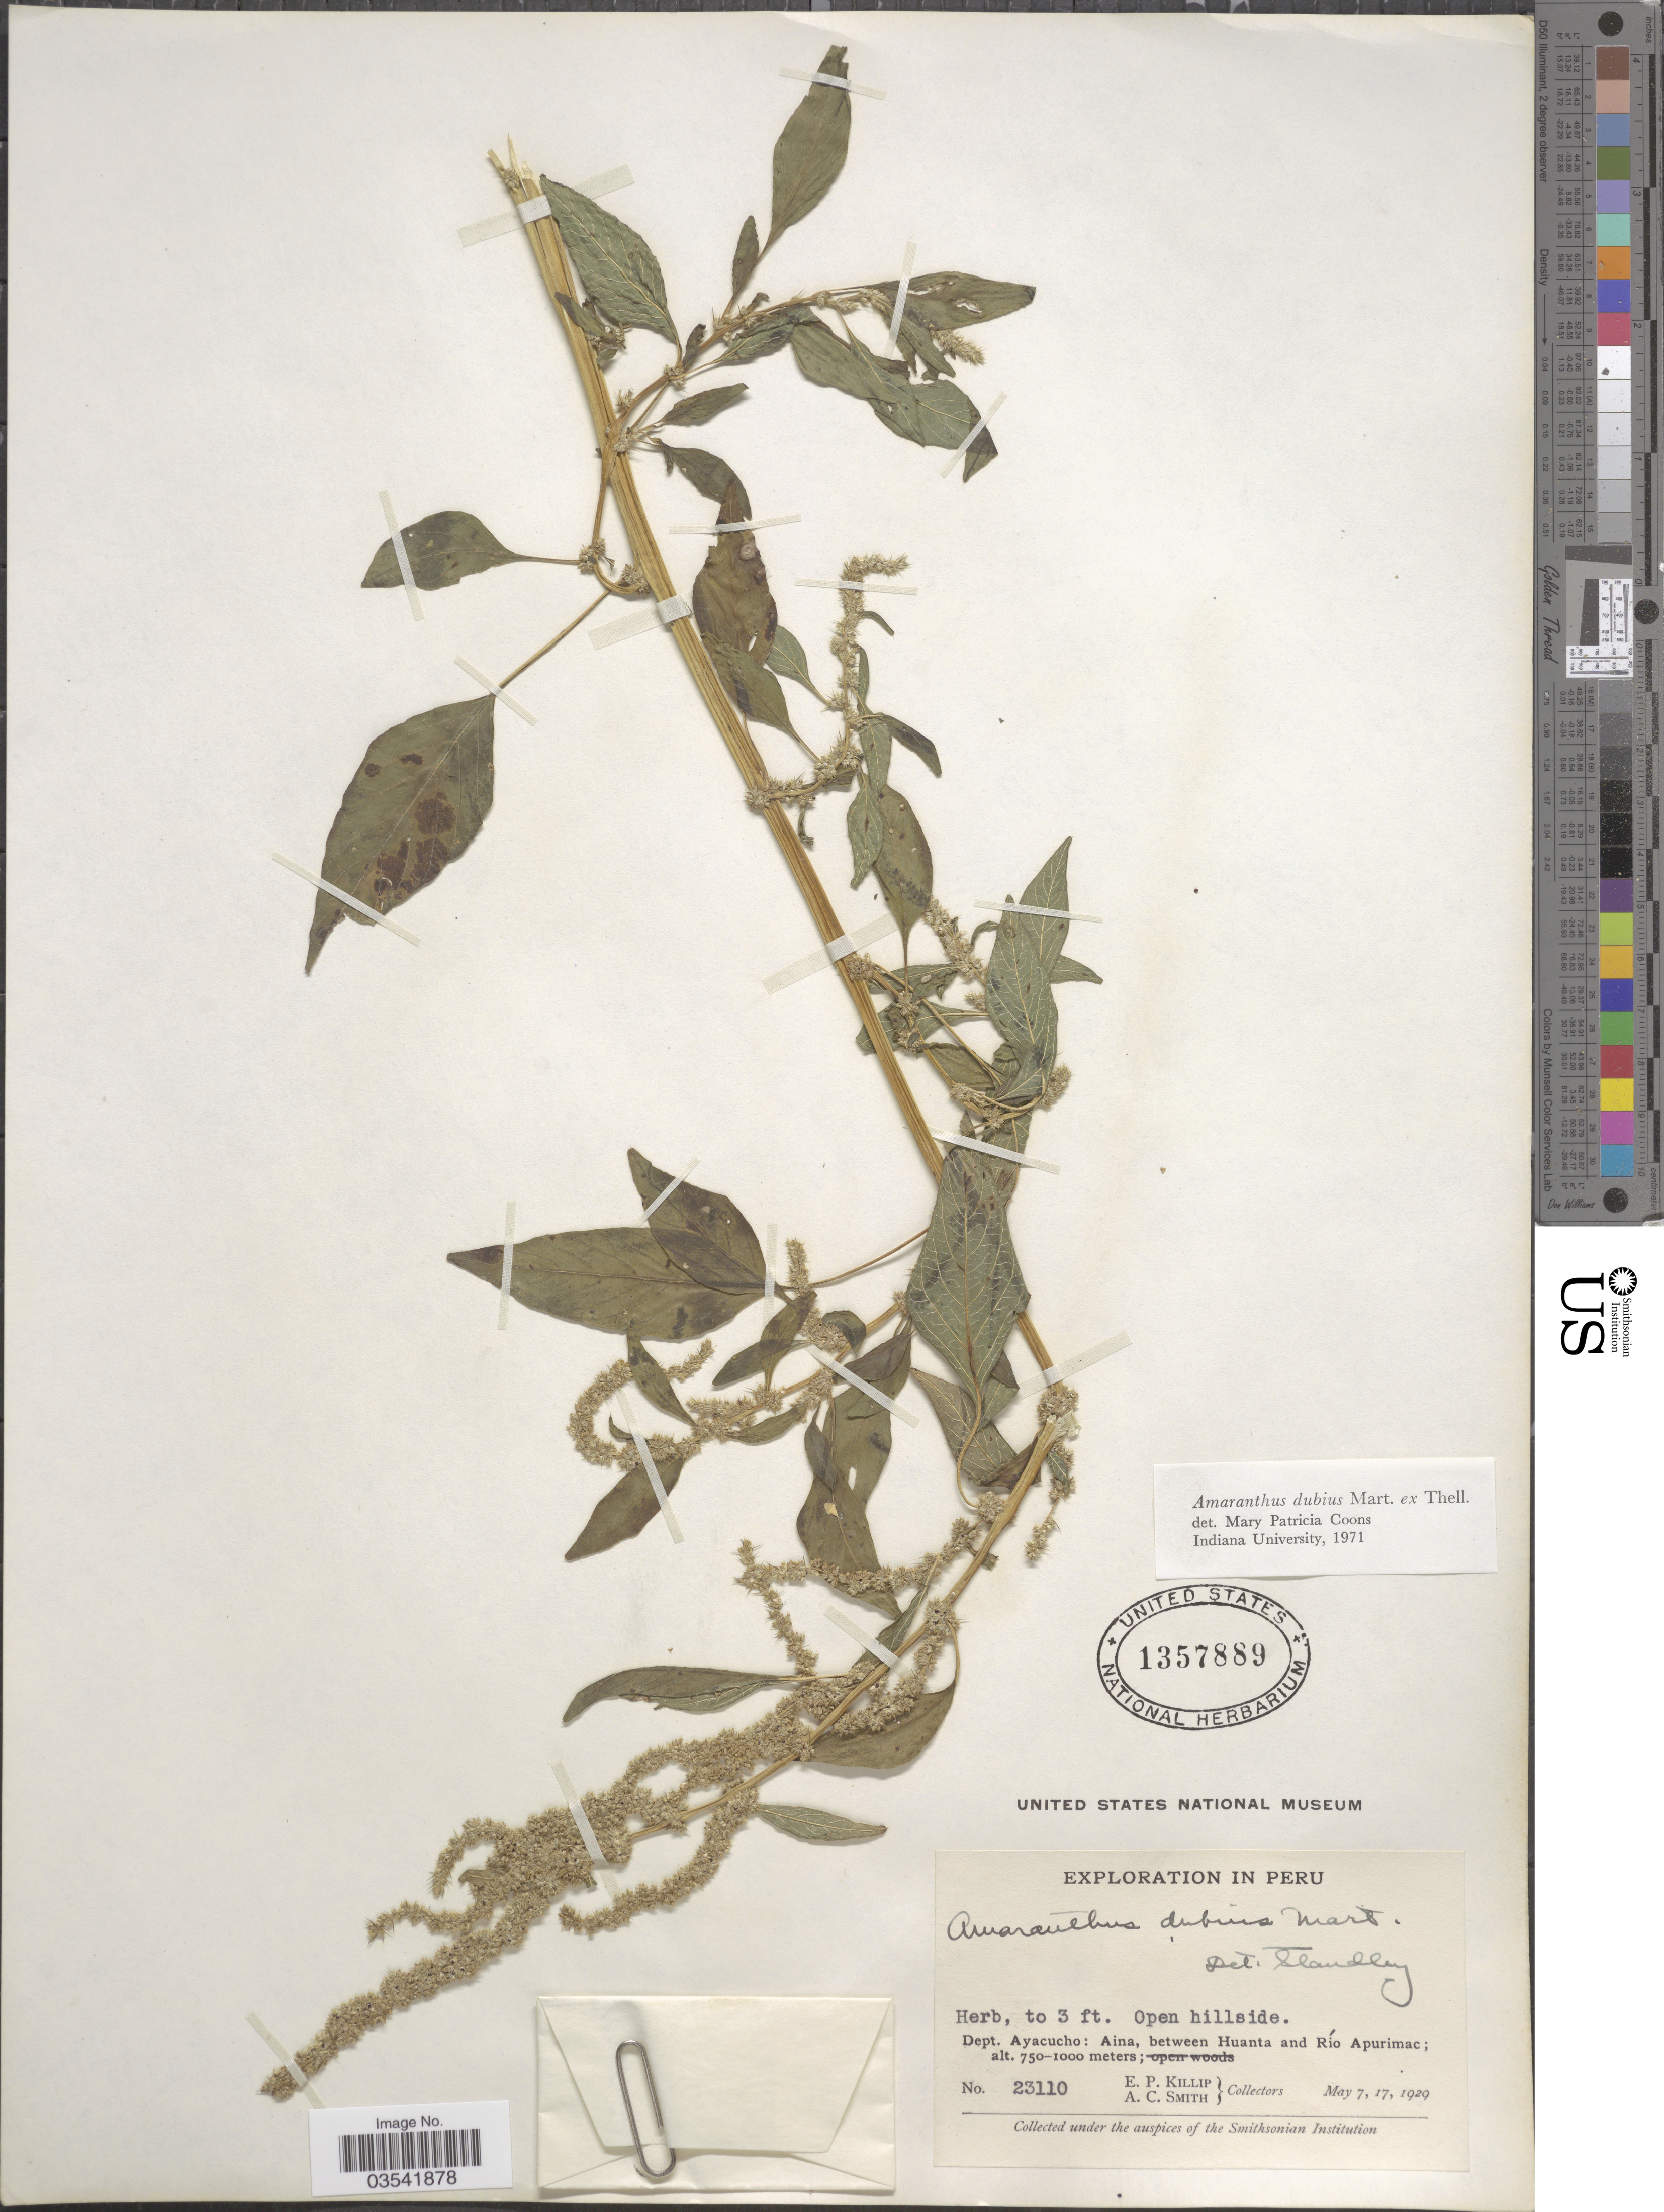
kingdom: Plantae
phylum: Tracheophyta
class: Magnoliopsida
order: Caryophyllales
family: Amaranthaceae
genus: Amaranthus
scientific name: Amaranthus dubius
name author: Mart. ex Thell.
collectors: E. P. Killip & A. C. Smith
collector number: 23110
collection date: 1929-05-07/1929-05-17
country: Peru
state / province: Ayacucho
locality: Dept. Ayacucho: Aina, between Huanta and Río Apurimac.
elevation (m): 750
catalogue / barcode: US 1357889